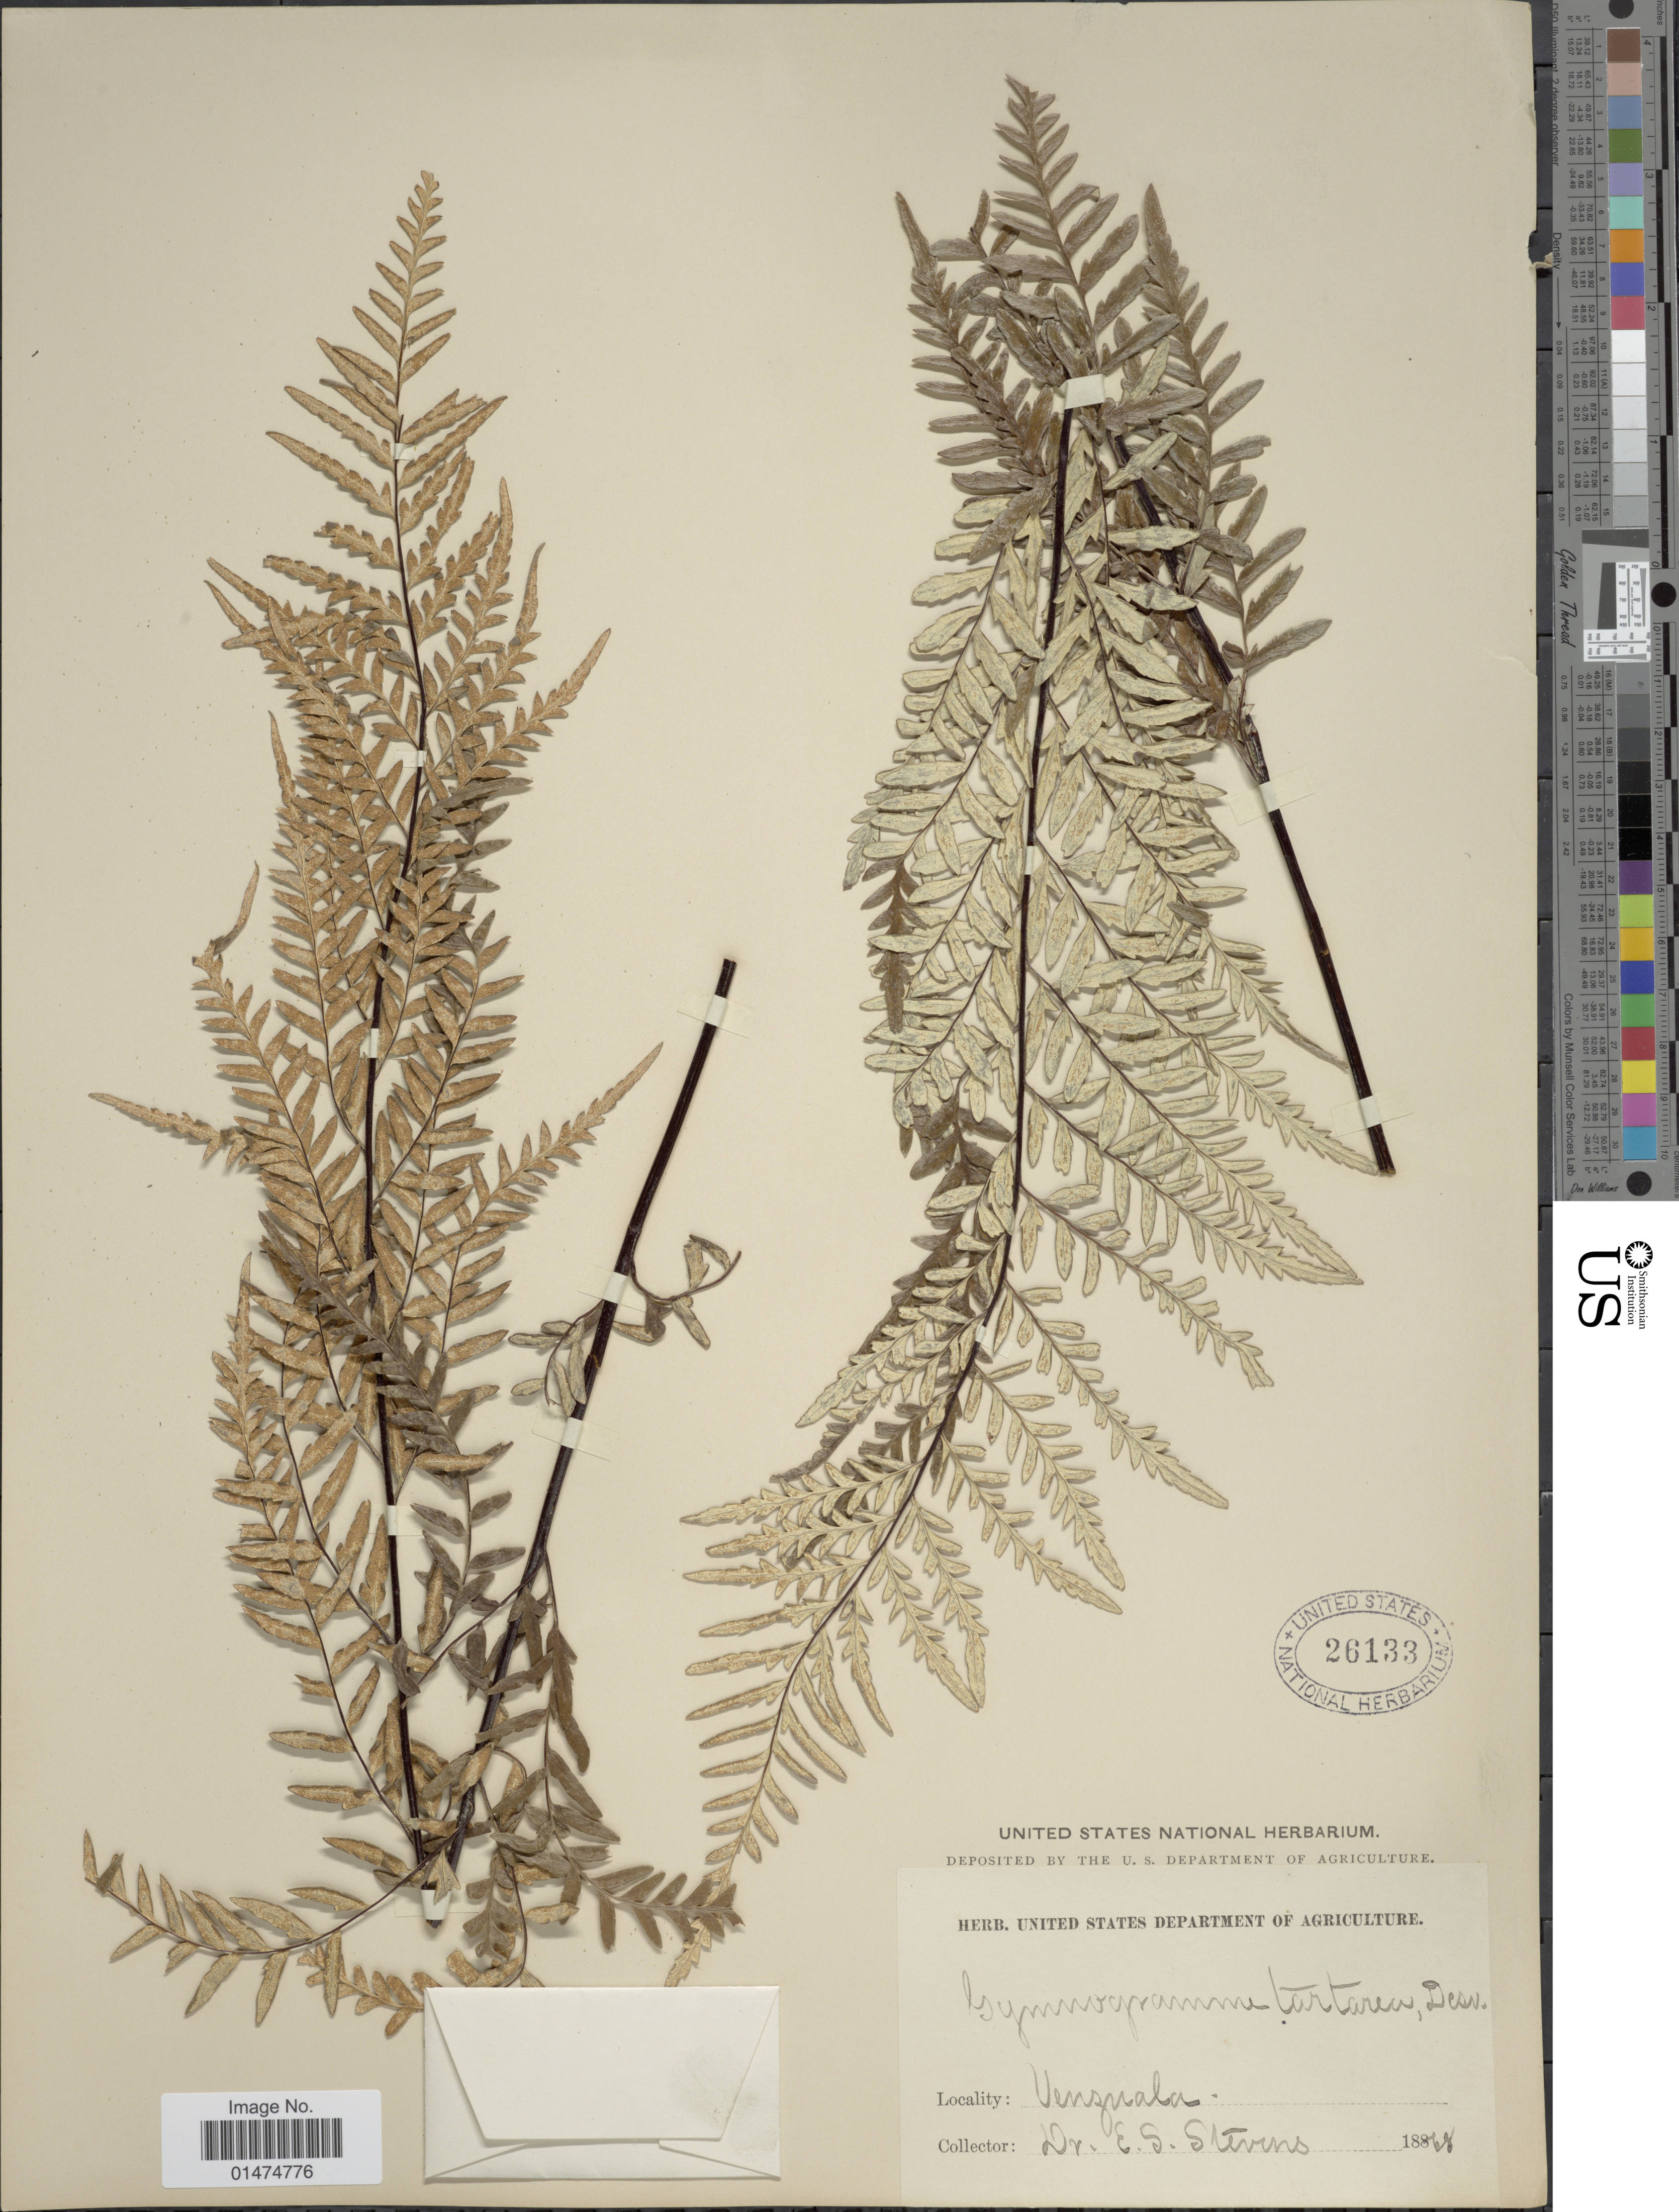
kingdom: Plantae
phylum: Tracheophyta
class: Polypodiopsida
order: Polypodiales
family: Pteridaceae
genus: Pityrogramma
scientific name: Pityrogramma calomelanos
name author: (L.) Link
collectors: E. Stevens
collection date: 1868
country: Venezuela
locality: Venezuela.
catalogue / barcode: US 26133